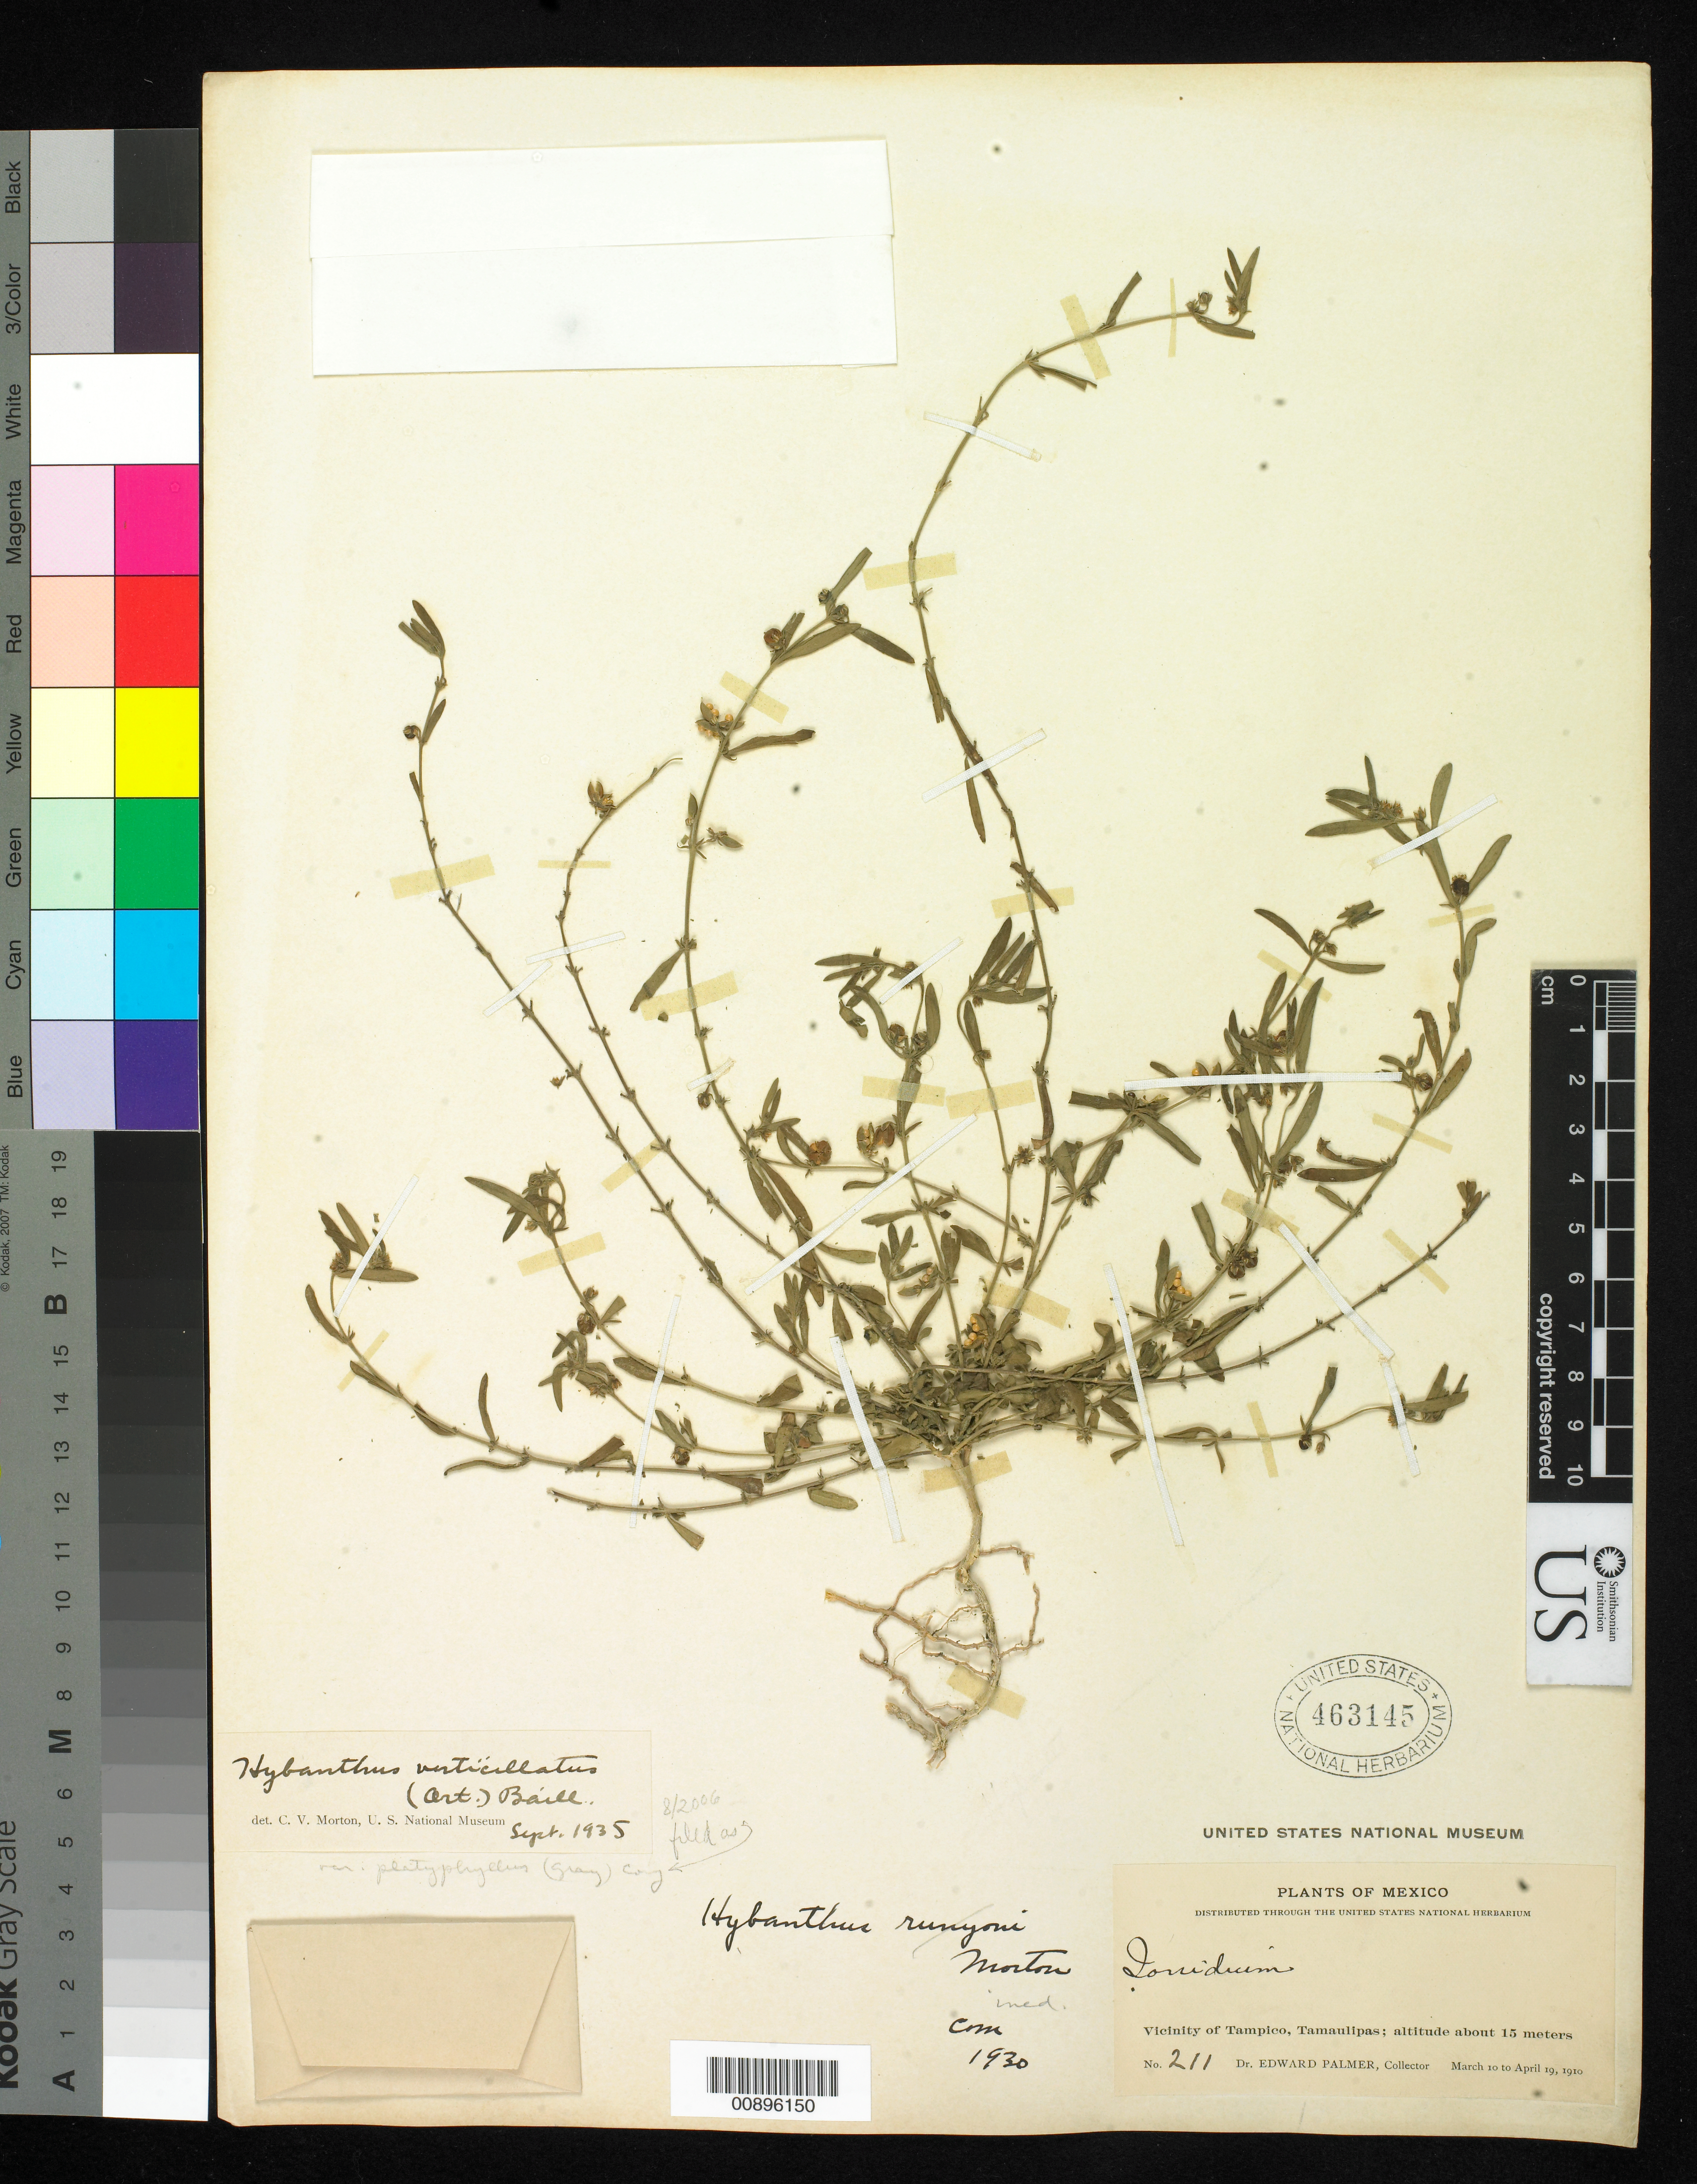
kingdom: Plantae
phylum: Tracheophyta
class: Magnoliopsida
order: Malpighiales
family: Violaceae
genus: Pombalia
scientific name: Pombalia verticillata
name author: (Ortega) Paula-Souza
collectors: E. Palmer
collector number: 211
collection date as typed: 10 Mar 1910 to 19 Apr 1910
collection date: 1910-03-10/1910-04-19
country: Mexico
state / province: Tamaulipas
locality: Vicinity of Tampico, Tamaulipas.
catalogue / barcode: US 463145